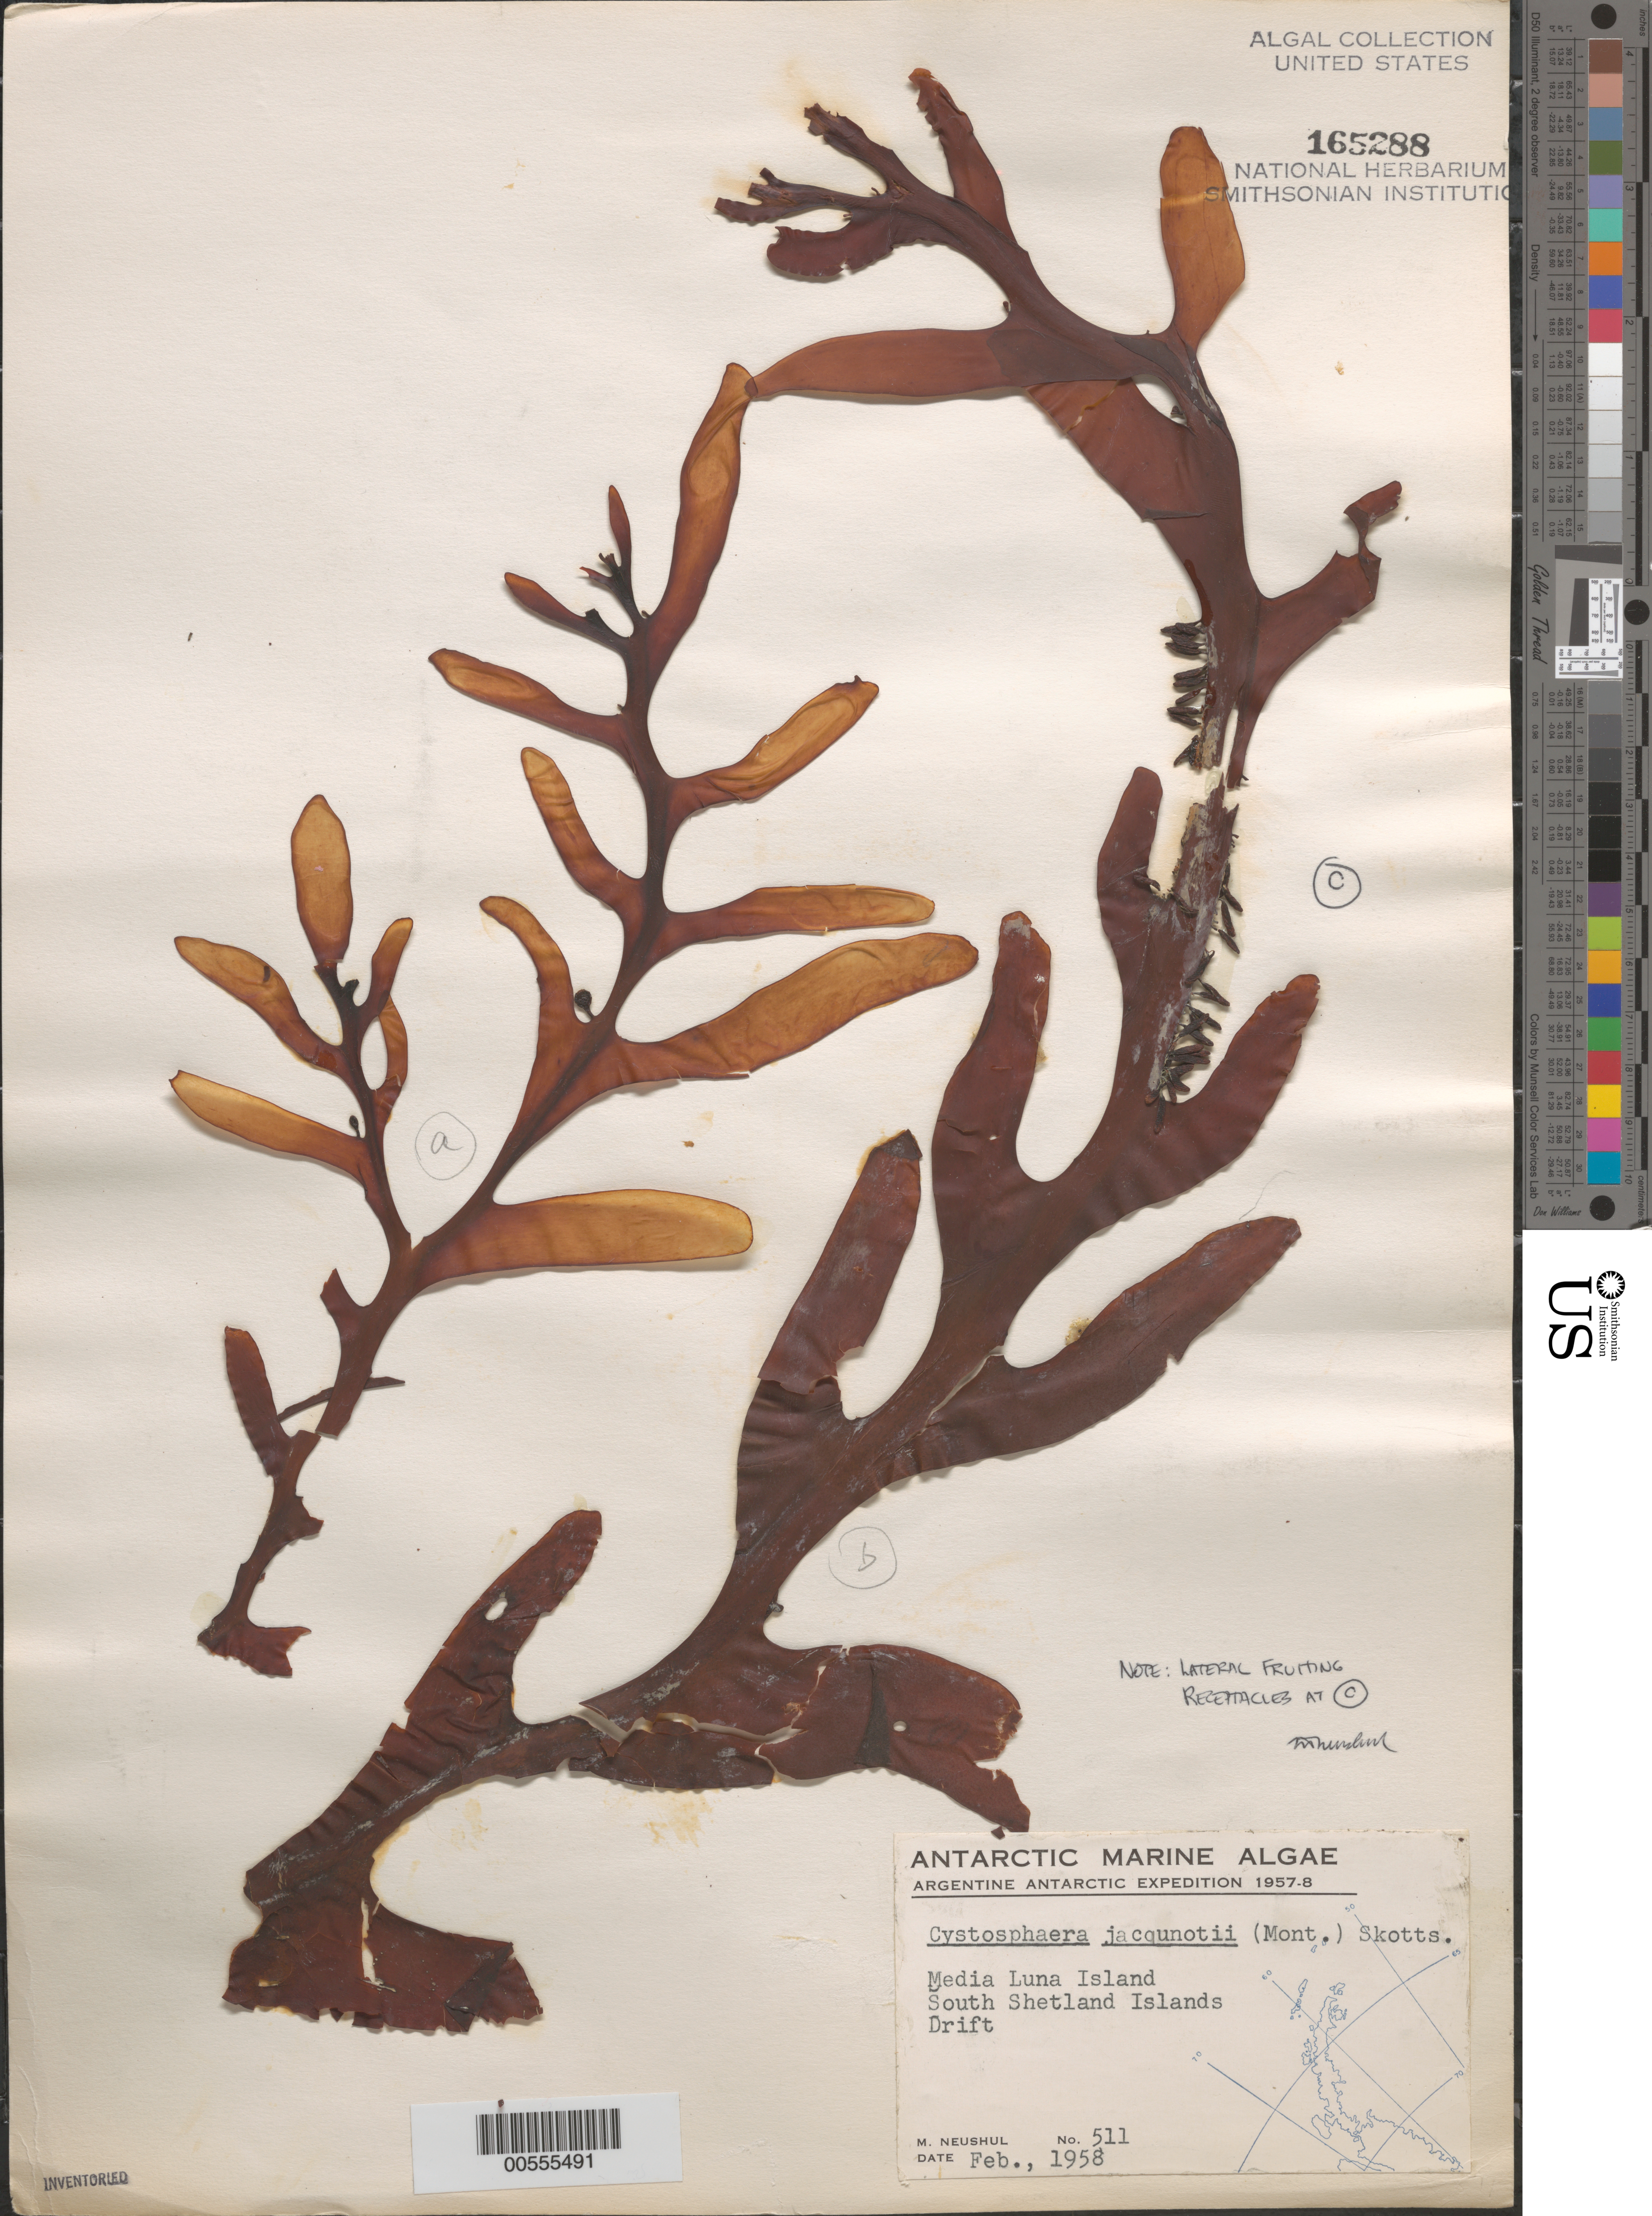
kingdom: Chromista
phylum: Ochrophyta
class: Phaeophyceae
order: Fucales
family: Seirococcaceae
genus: Cystosphaera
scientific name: Cystosphaera jacquinotii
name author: (Montagne) Skottsberg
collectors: M. Neushul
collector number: Neushul 511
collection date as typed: Feb 1958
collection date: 1958-02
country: Antarctica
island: Half Moon Island (Media Luna Island)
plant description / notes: Argentine Antarctic Expedition, 1957-1958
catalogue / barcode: US 165288